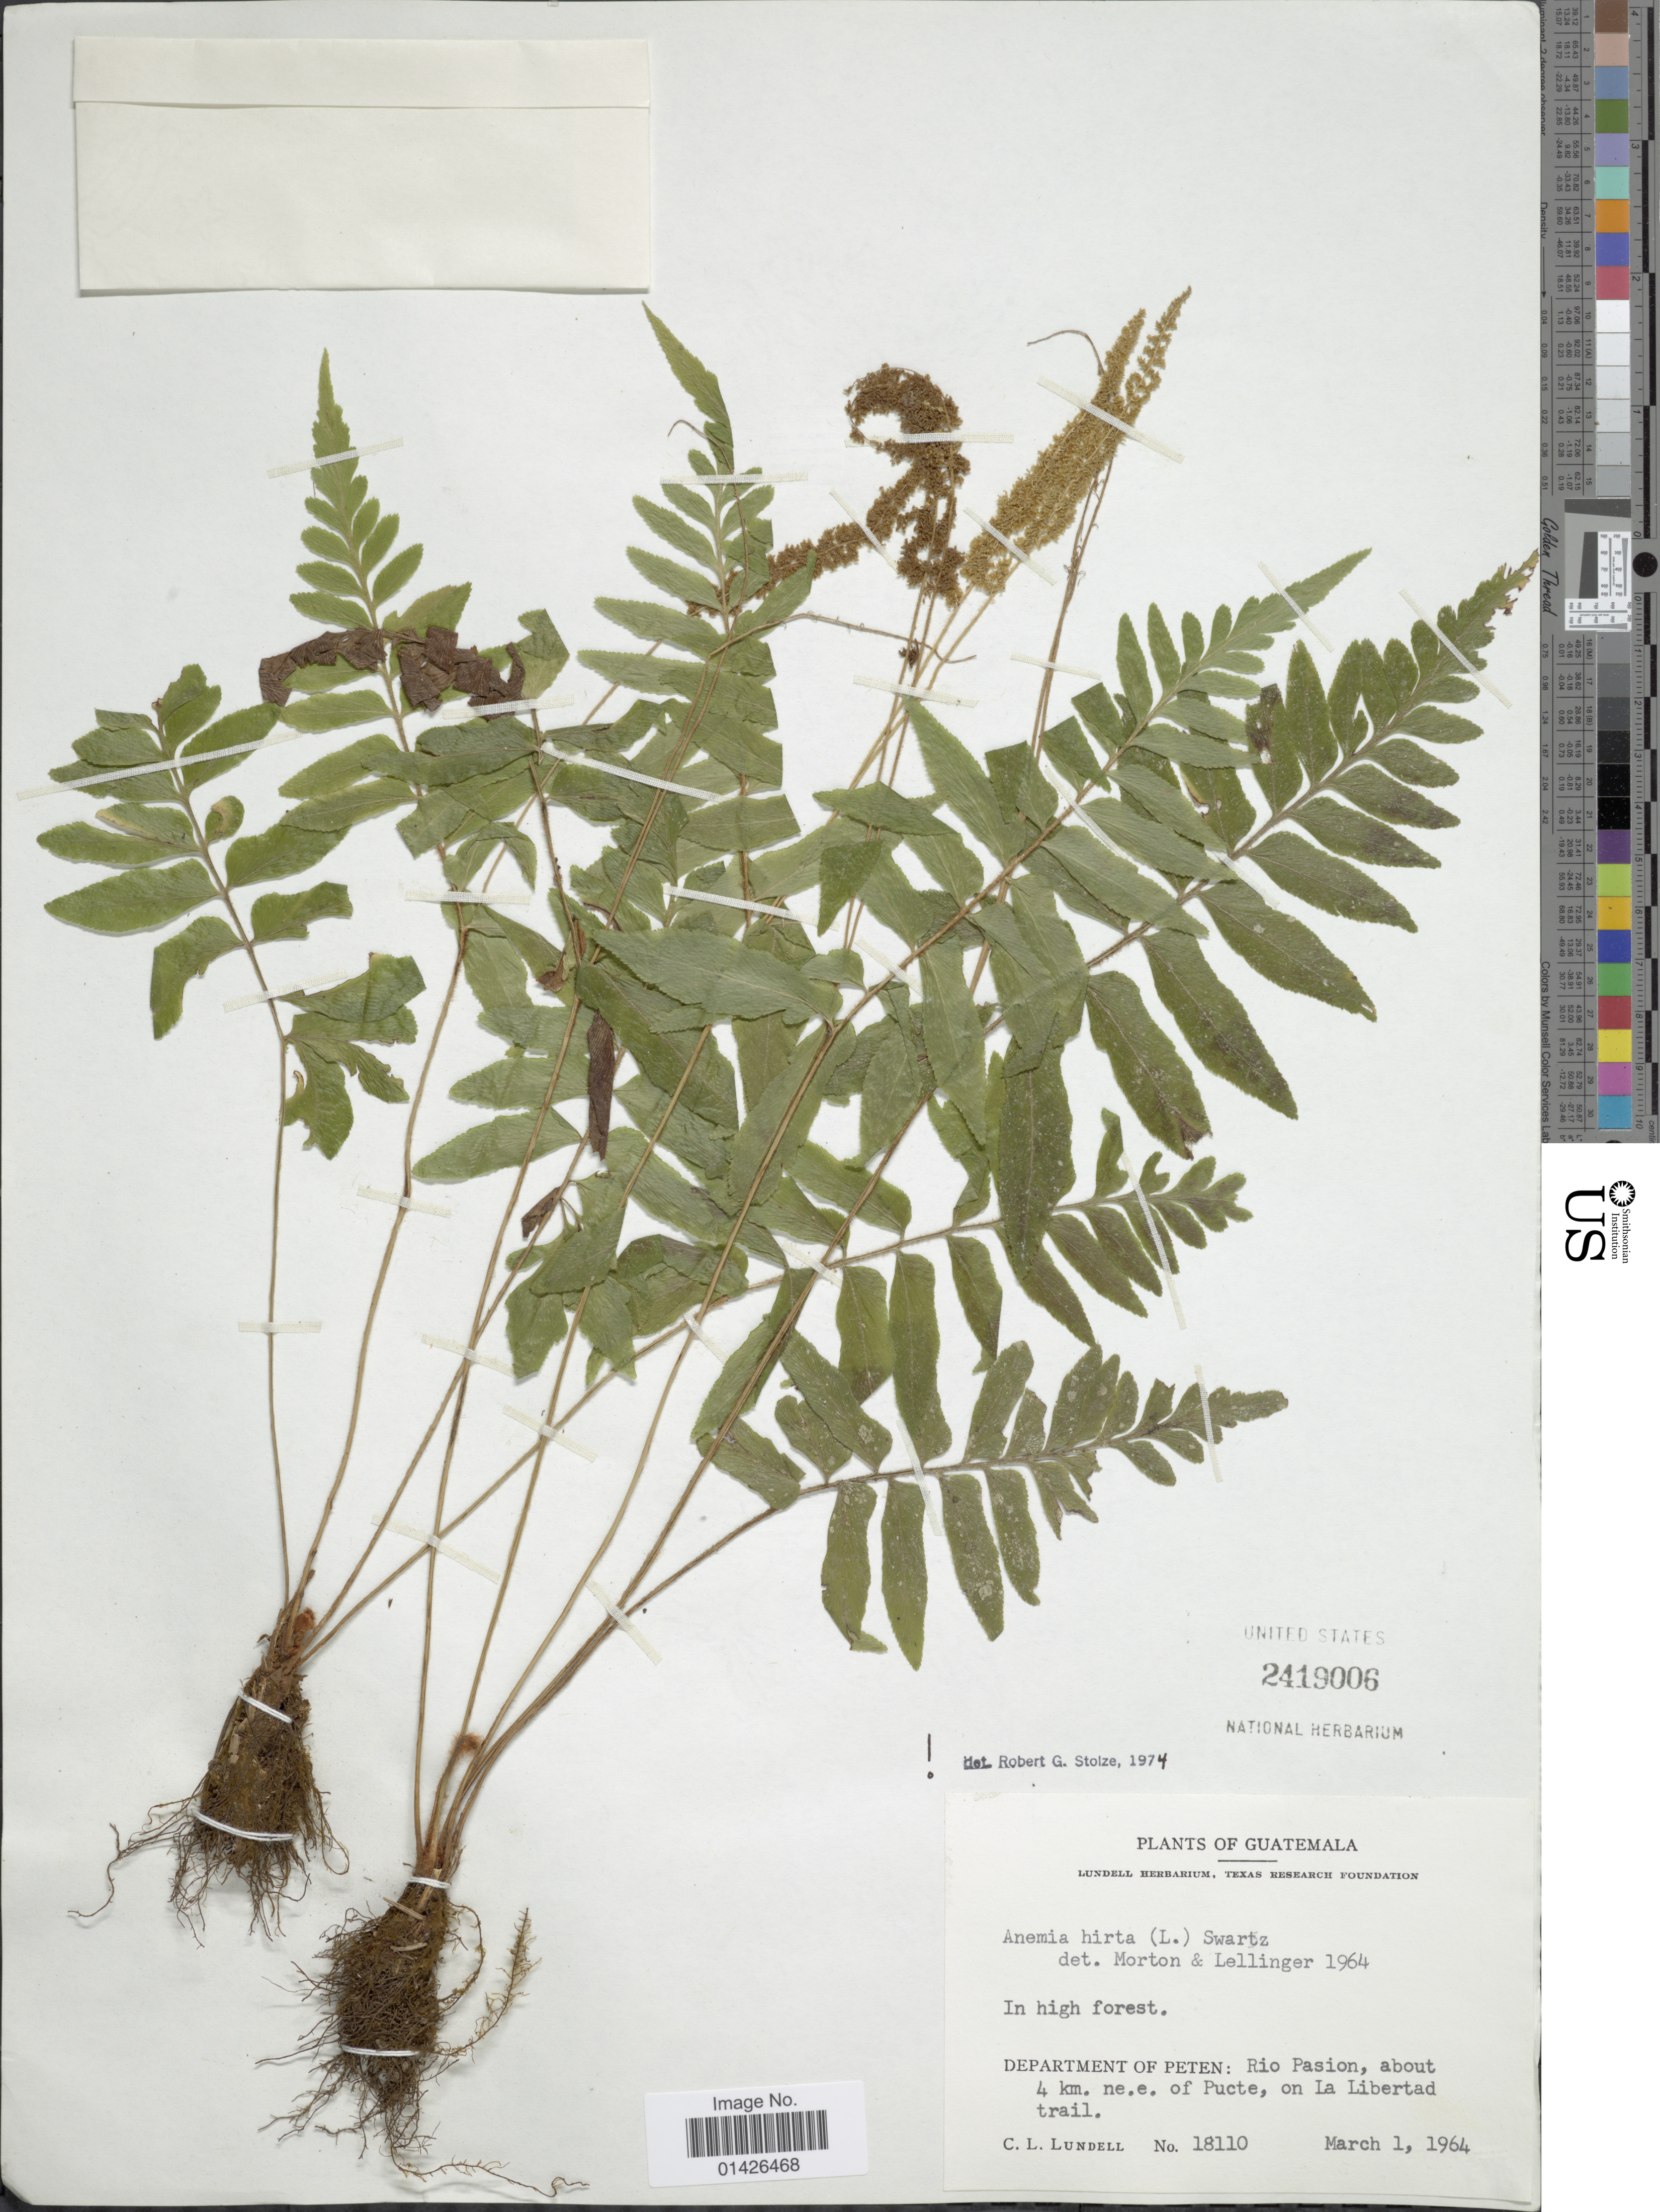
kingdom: Plantae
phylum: Tracheophyta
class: Polypodiopsida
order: Schizaeales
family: Anemiaceae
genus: Anemia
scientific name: Anemia hirta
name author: (L.) Sw.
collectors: C. L. Lundell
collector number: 18110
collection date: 1964-03-01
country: Guatemala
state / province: El Petén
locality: Department of Peten: Rio Pasion, about 4 km ne.e. of Pucte, on La Libertad trail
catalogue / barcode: US 2419006